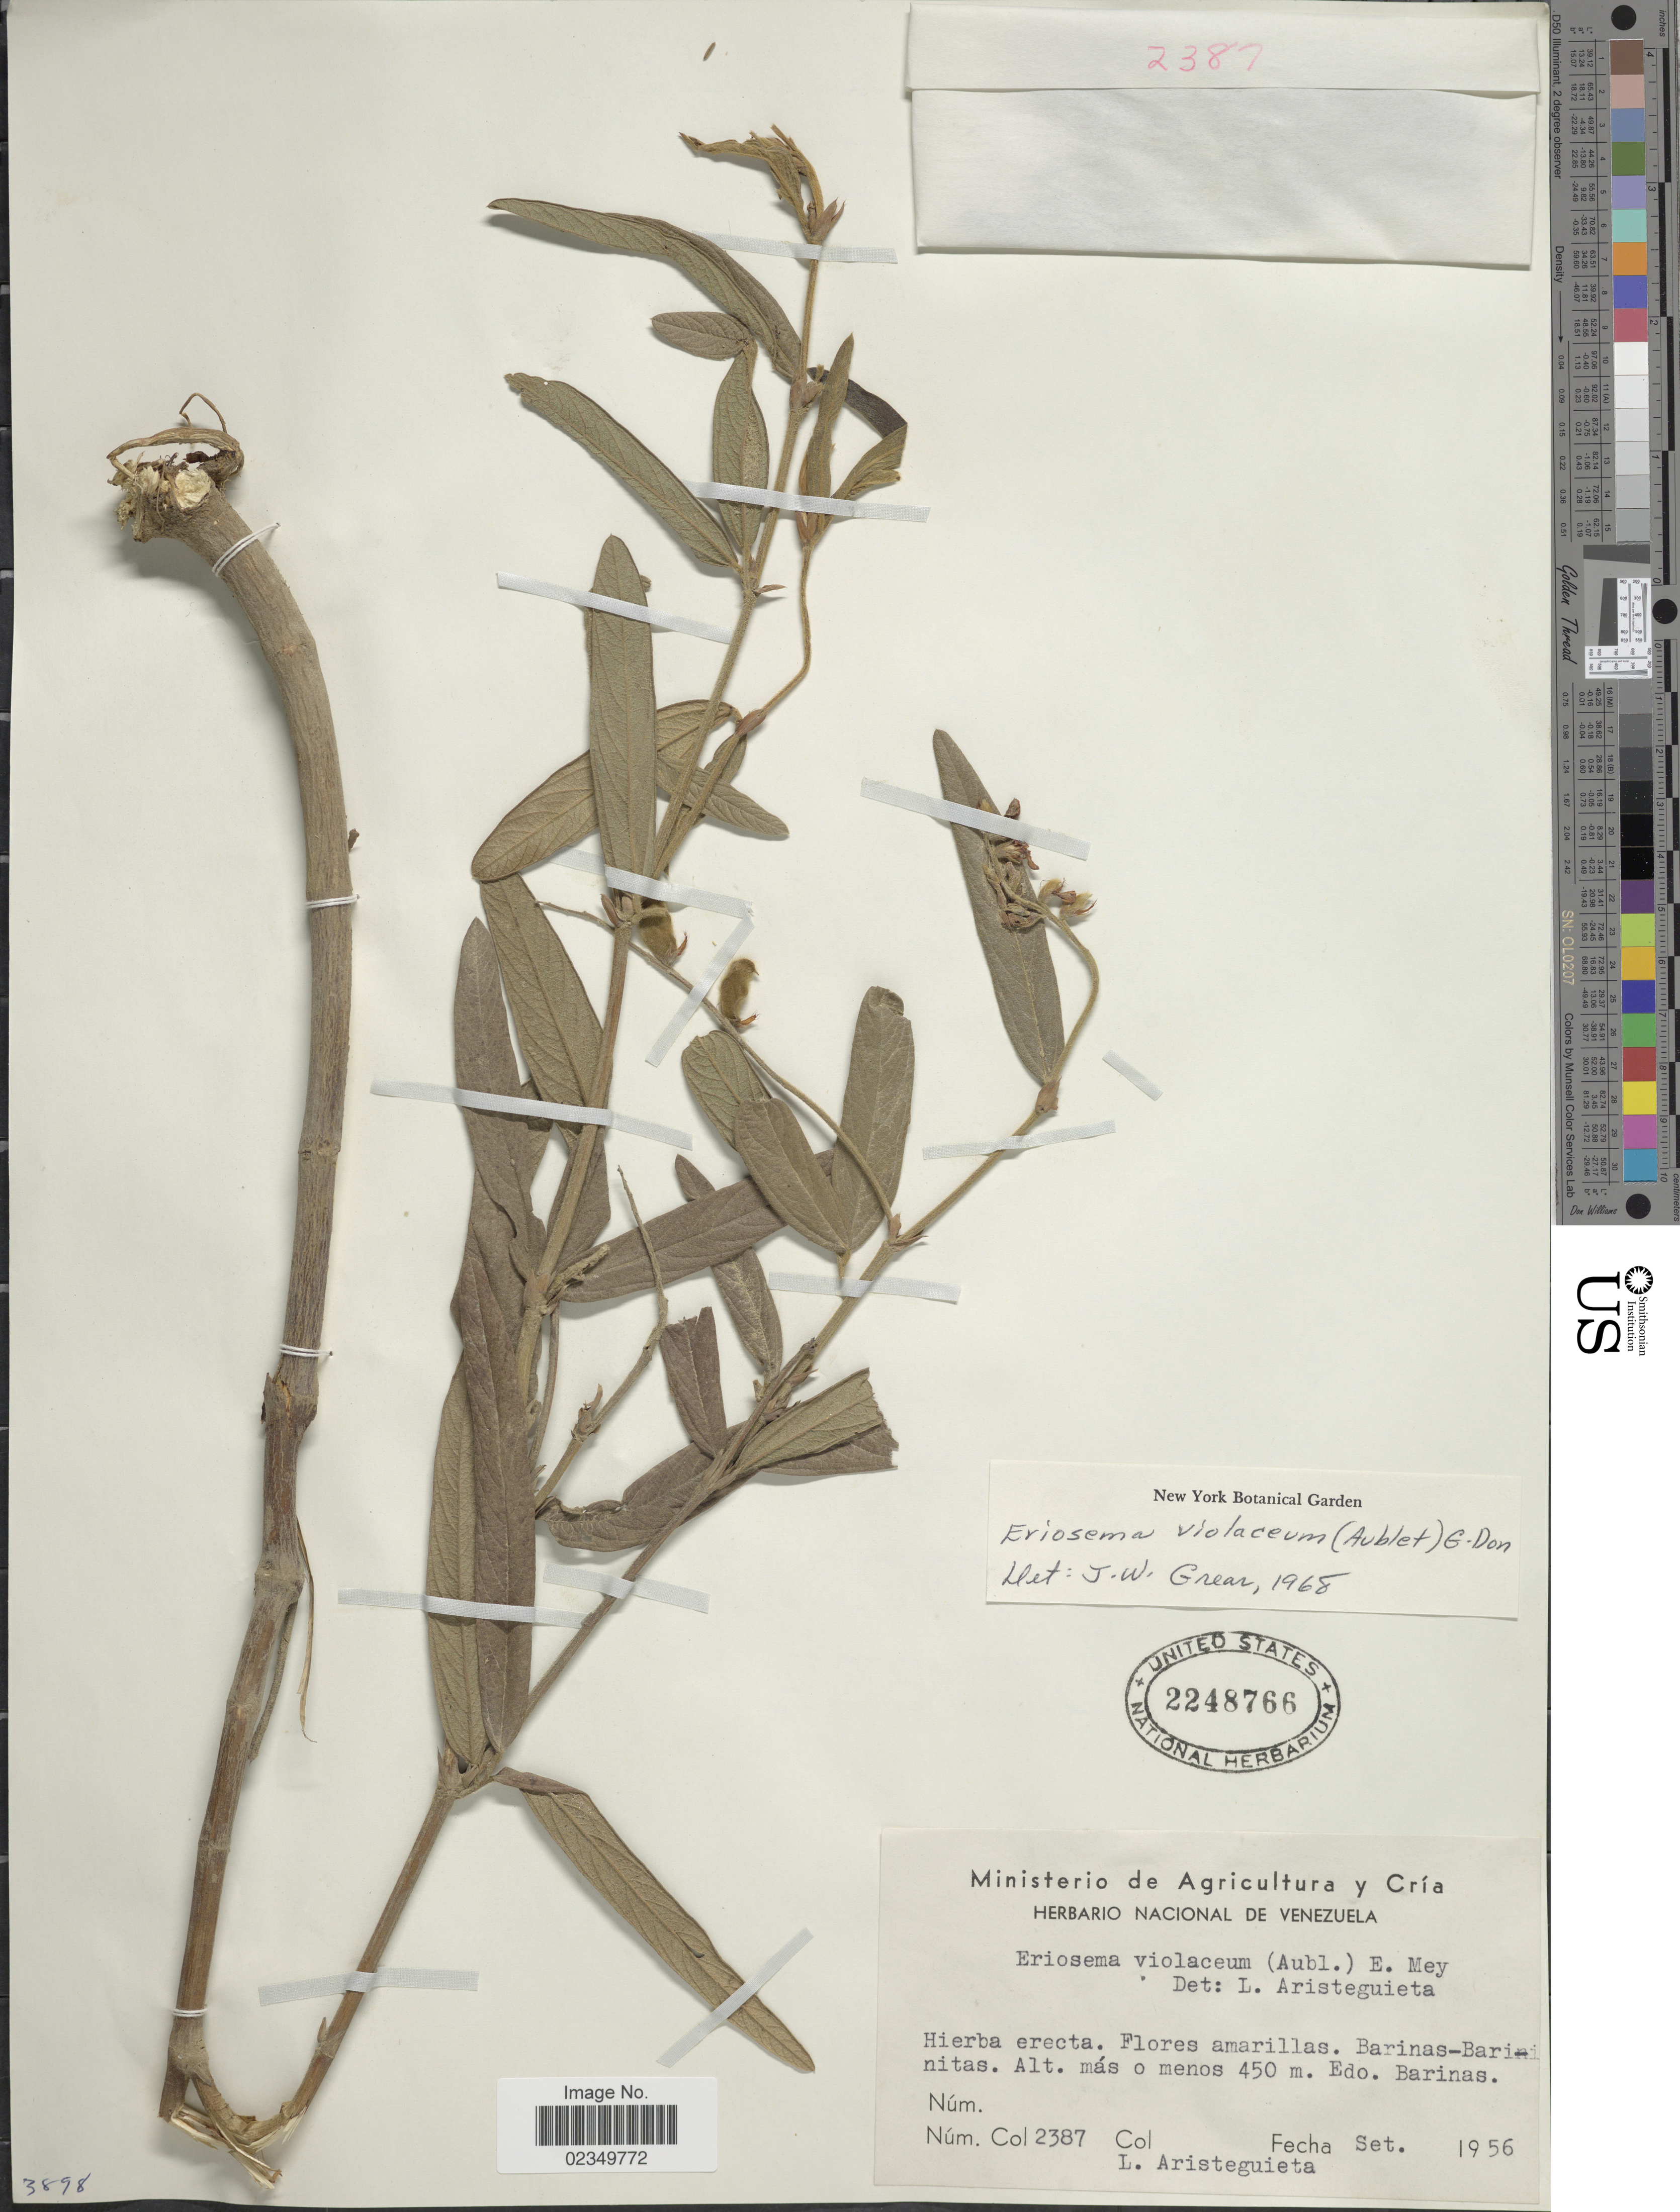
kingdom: Plantae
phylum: Tracheophyta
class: Magnoliopsida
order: Fabales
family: Fabaceae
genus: Eriosema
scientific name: Eriosema violaceum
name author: (Aubl.) G. Don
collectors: L. Aristeguieta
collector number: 2387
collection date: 1956-09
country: Venezuela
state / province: Barinas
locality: Barinas-Barinitas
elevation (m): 450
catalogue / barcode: US 2248766